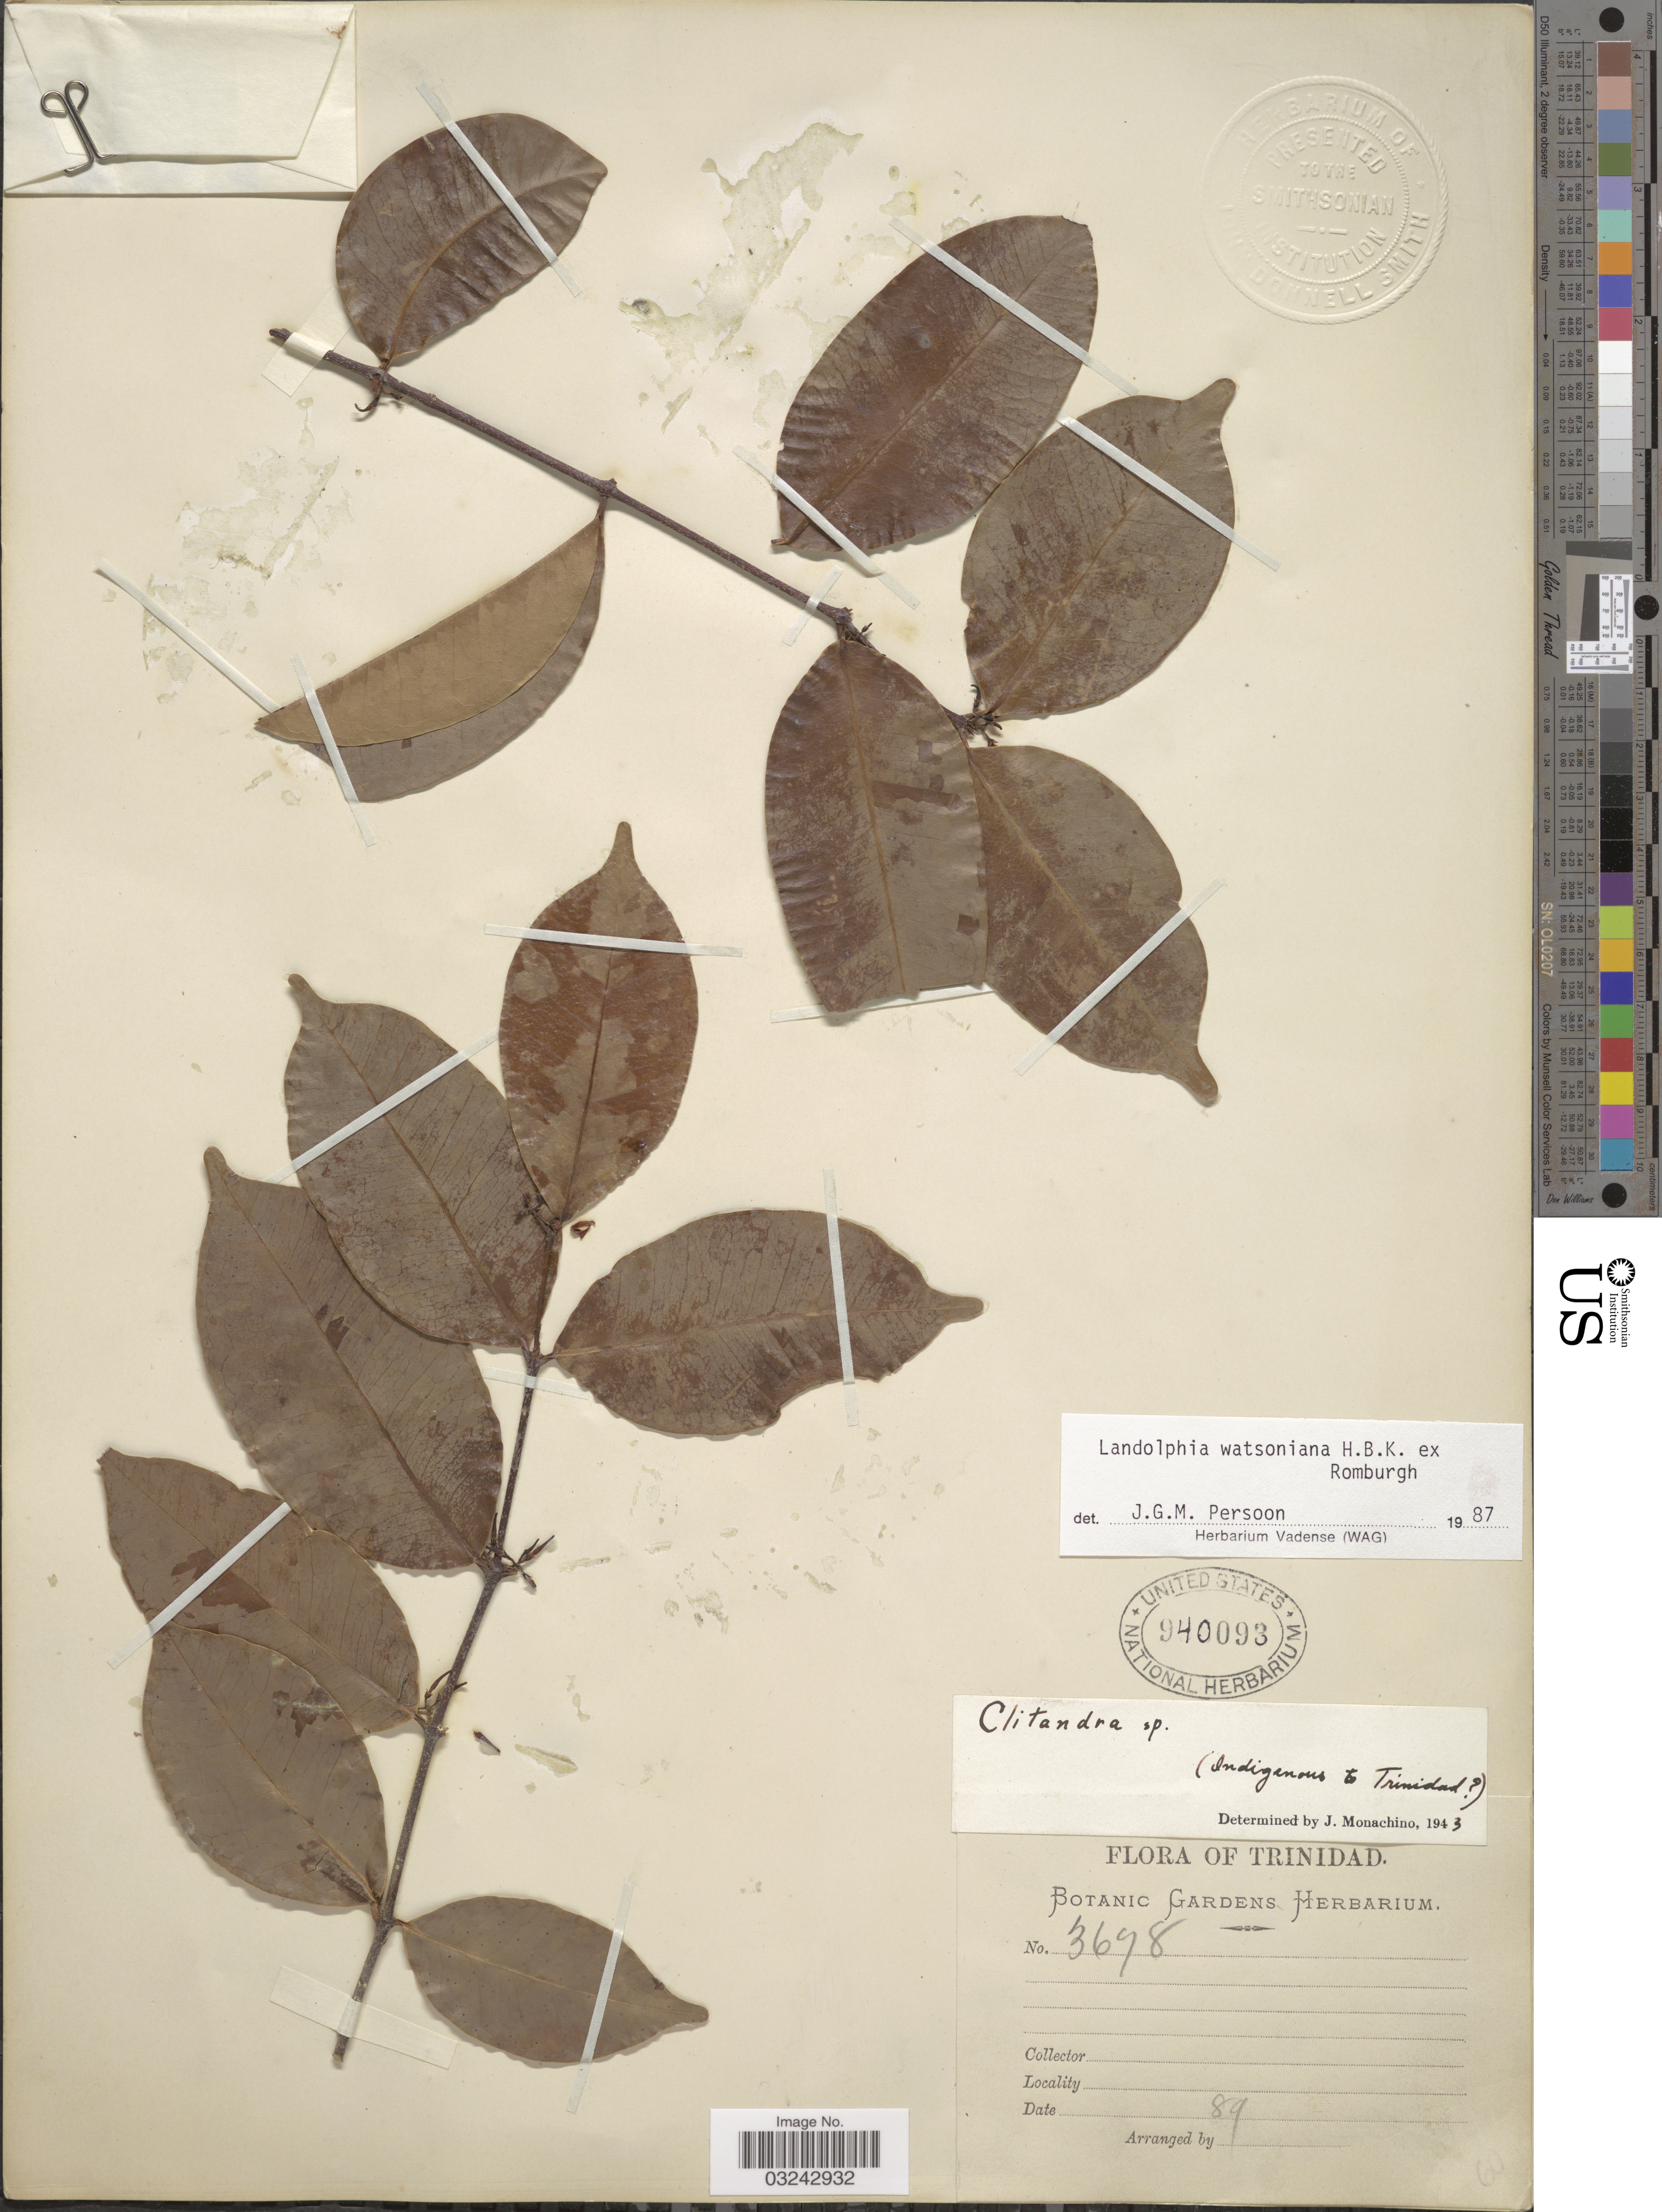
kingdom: Plantae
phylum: Tracheophyta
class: Magnoliopsida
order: Gentianales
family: Apocynaceae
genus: Landolphia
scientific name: Landolphia watsoniana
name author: Rombouts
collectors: ex herb. Botanic Gardens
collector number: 3678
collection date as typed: Transcribed d/m/y: //89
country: Trinidad and Tobago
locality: Trinidad.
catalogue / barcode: US 940093